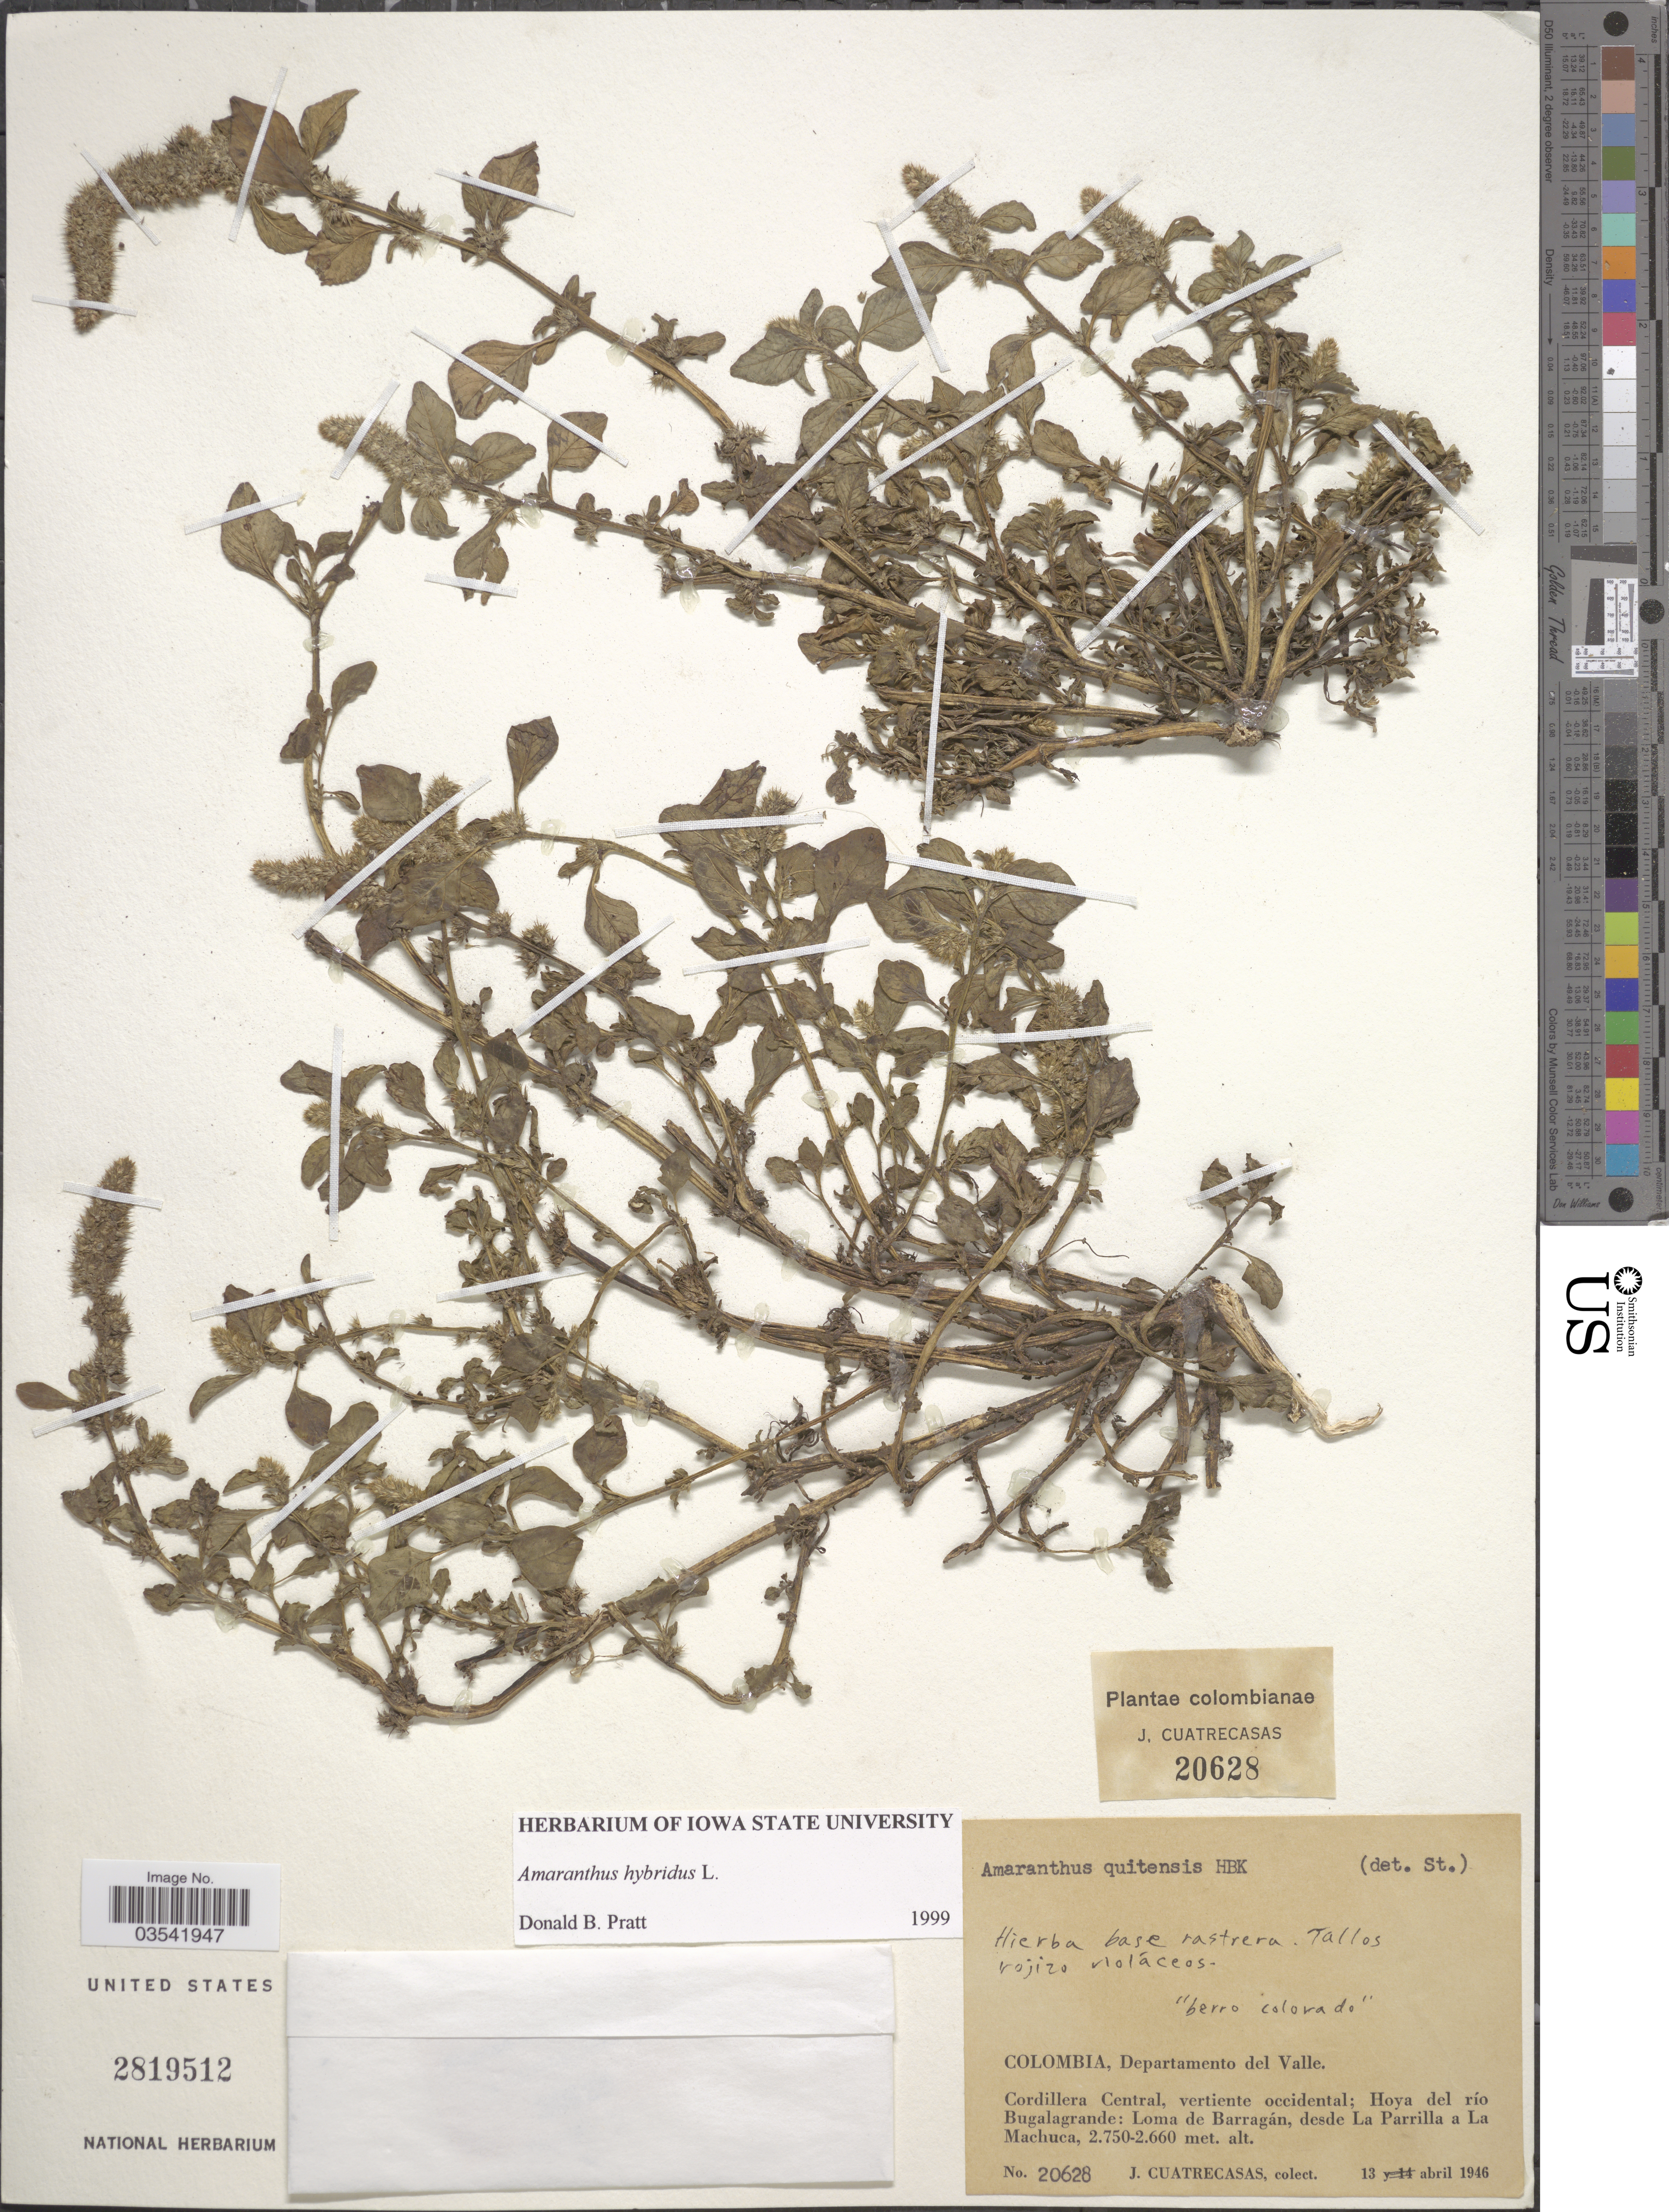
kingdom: Plantae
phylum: Tracheophyta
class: Magnoliopsida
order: Caryophyllales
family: Amaranthaceae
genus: Amaranthus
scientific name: Amaranthus hybridus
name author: L.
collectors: J. Cuatrecasas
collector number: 20628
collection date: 1946-04-13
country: Colombia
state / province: Valle del Cauca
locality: Departamento del Valle. Cordillera Central, vertiente occidental; Hoya del río Bugalagrande: Loma de Barragán, desde La Parrilla a La Machuca.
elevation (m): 2660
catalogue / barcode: US 2819512